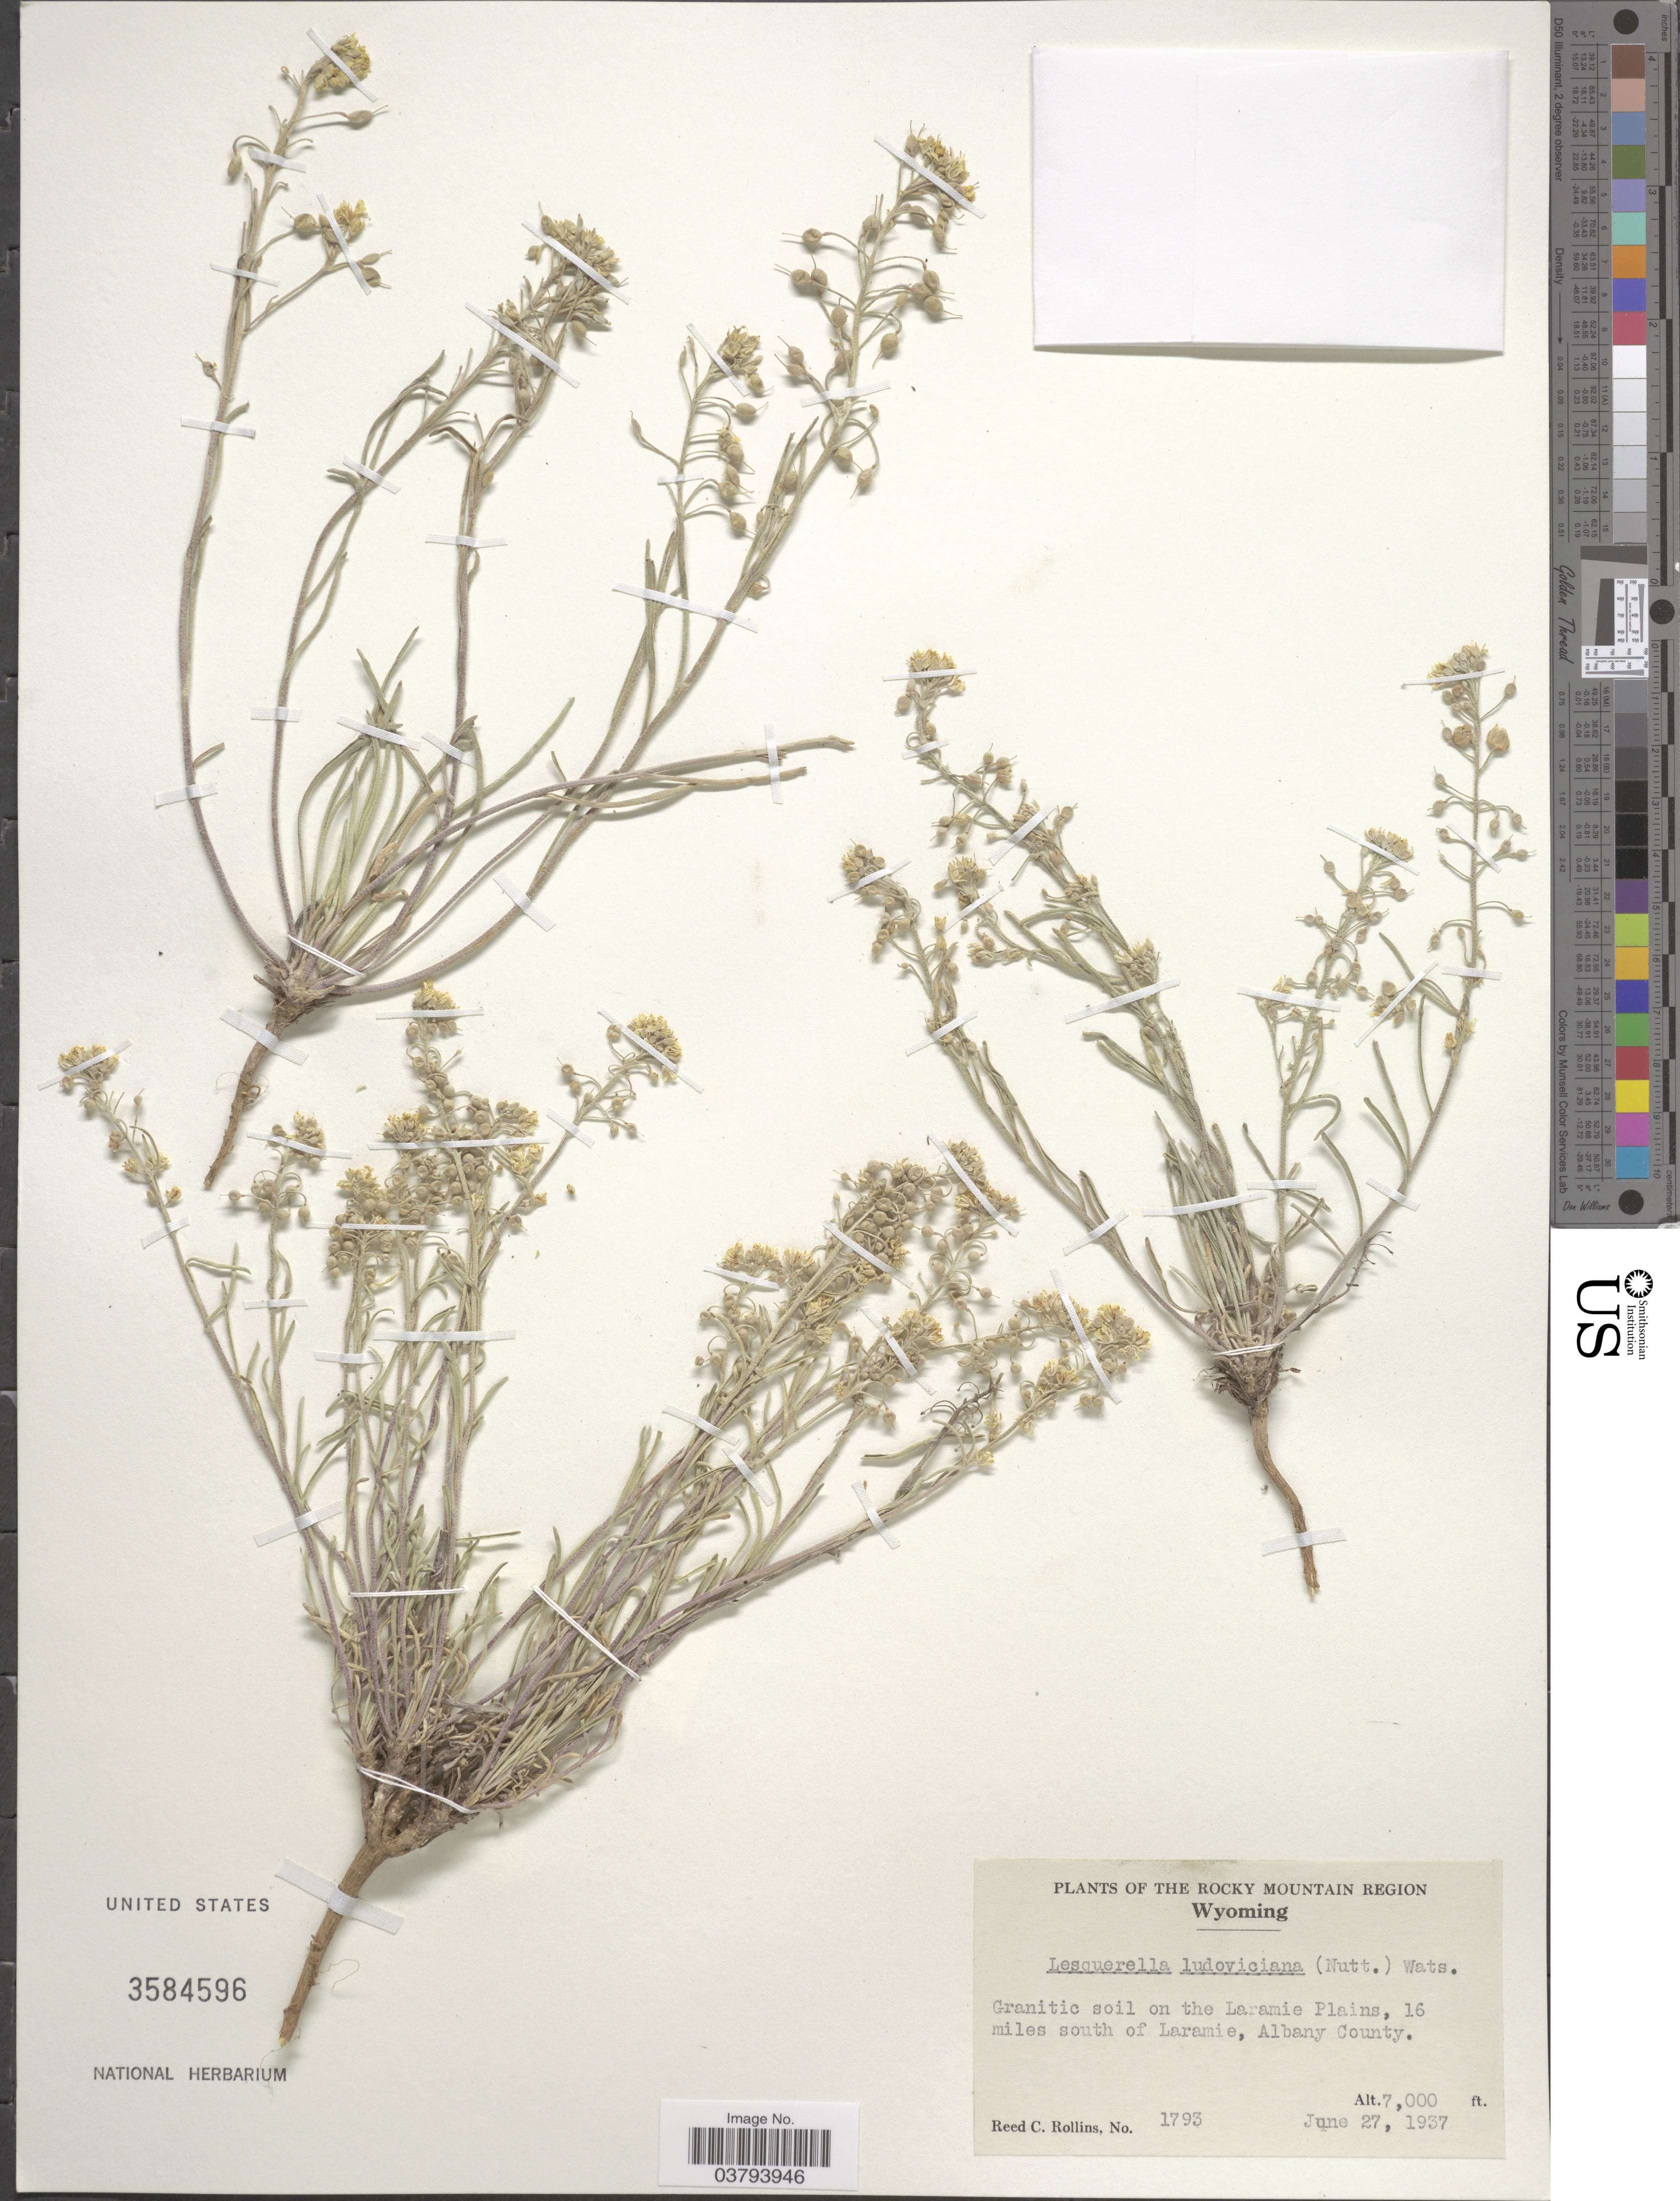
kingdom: Plantae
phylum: Tracheophyta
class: Magnoliopsida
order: Brassicales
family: Brassicaceae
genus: Lesquerella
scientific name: Lesquerella ludoviciana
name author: (Nutt.) S. Watson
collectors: R. C. Rollins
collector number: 1793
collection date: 1937-06-27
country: United States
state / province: Wyoming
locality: The Rocky Mountain Region; 16 miles south of Laramie, Albany County.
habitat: granitic soil on the plains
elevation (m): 2134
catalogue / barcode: US 3584596